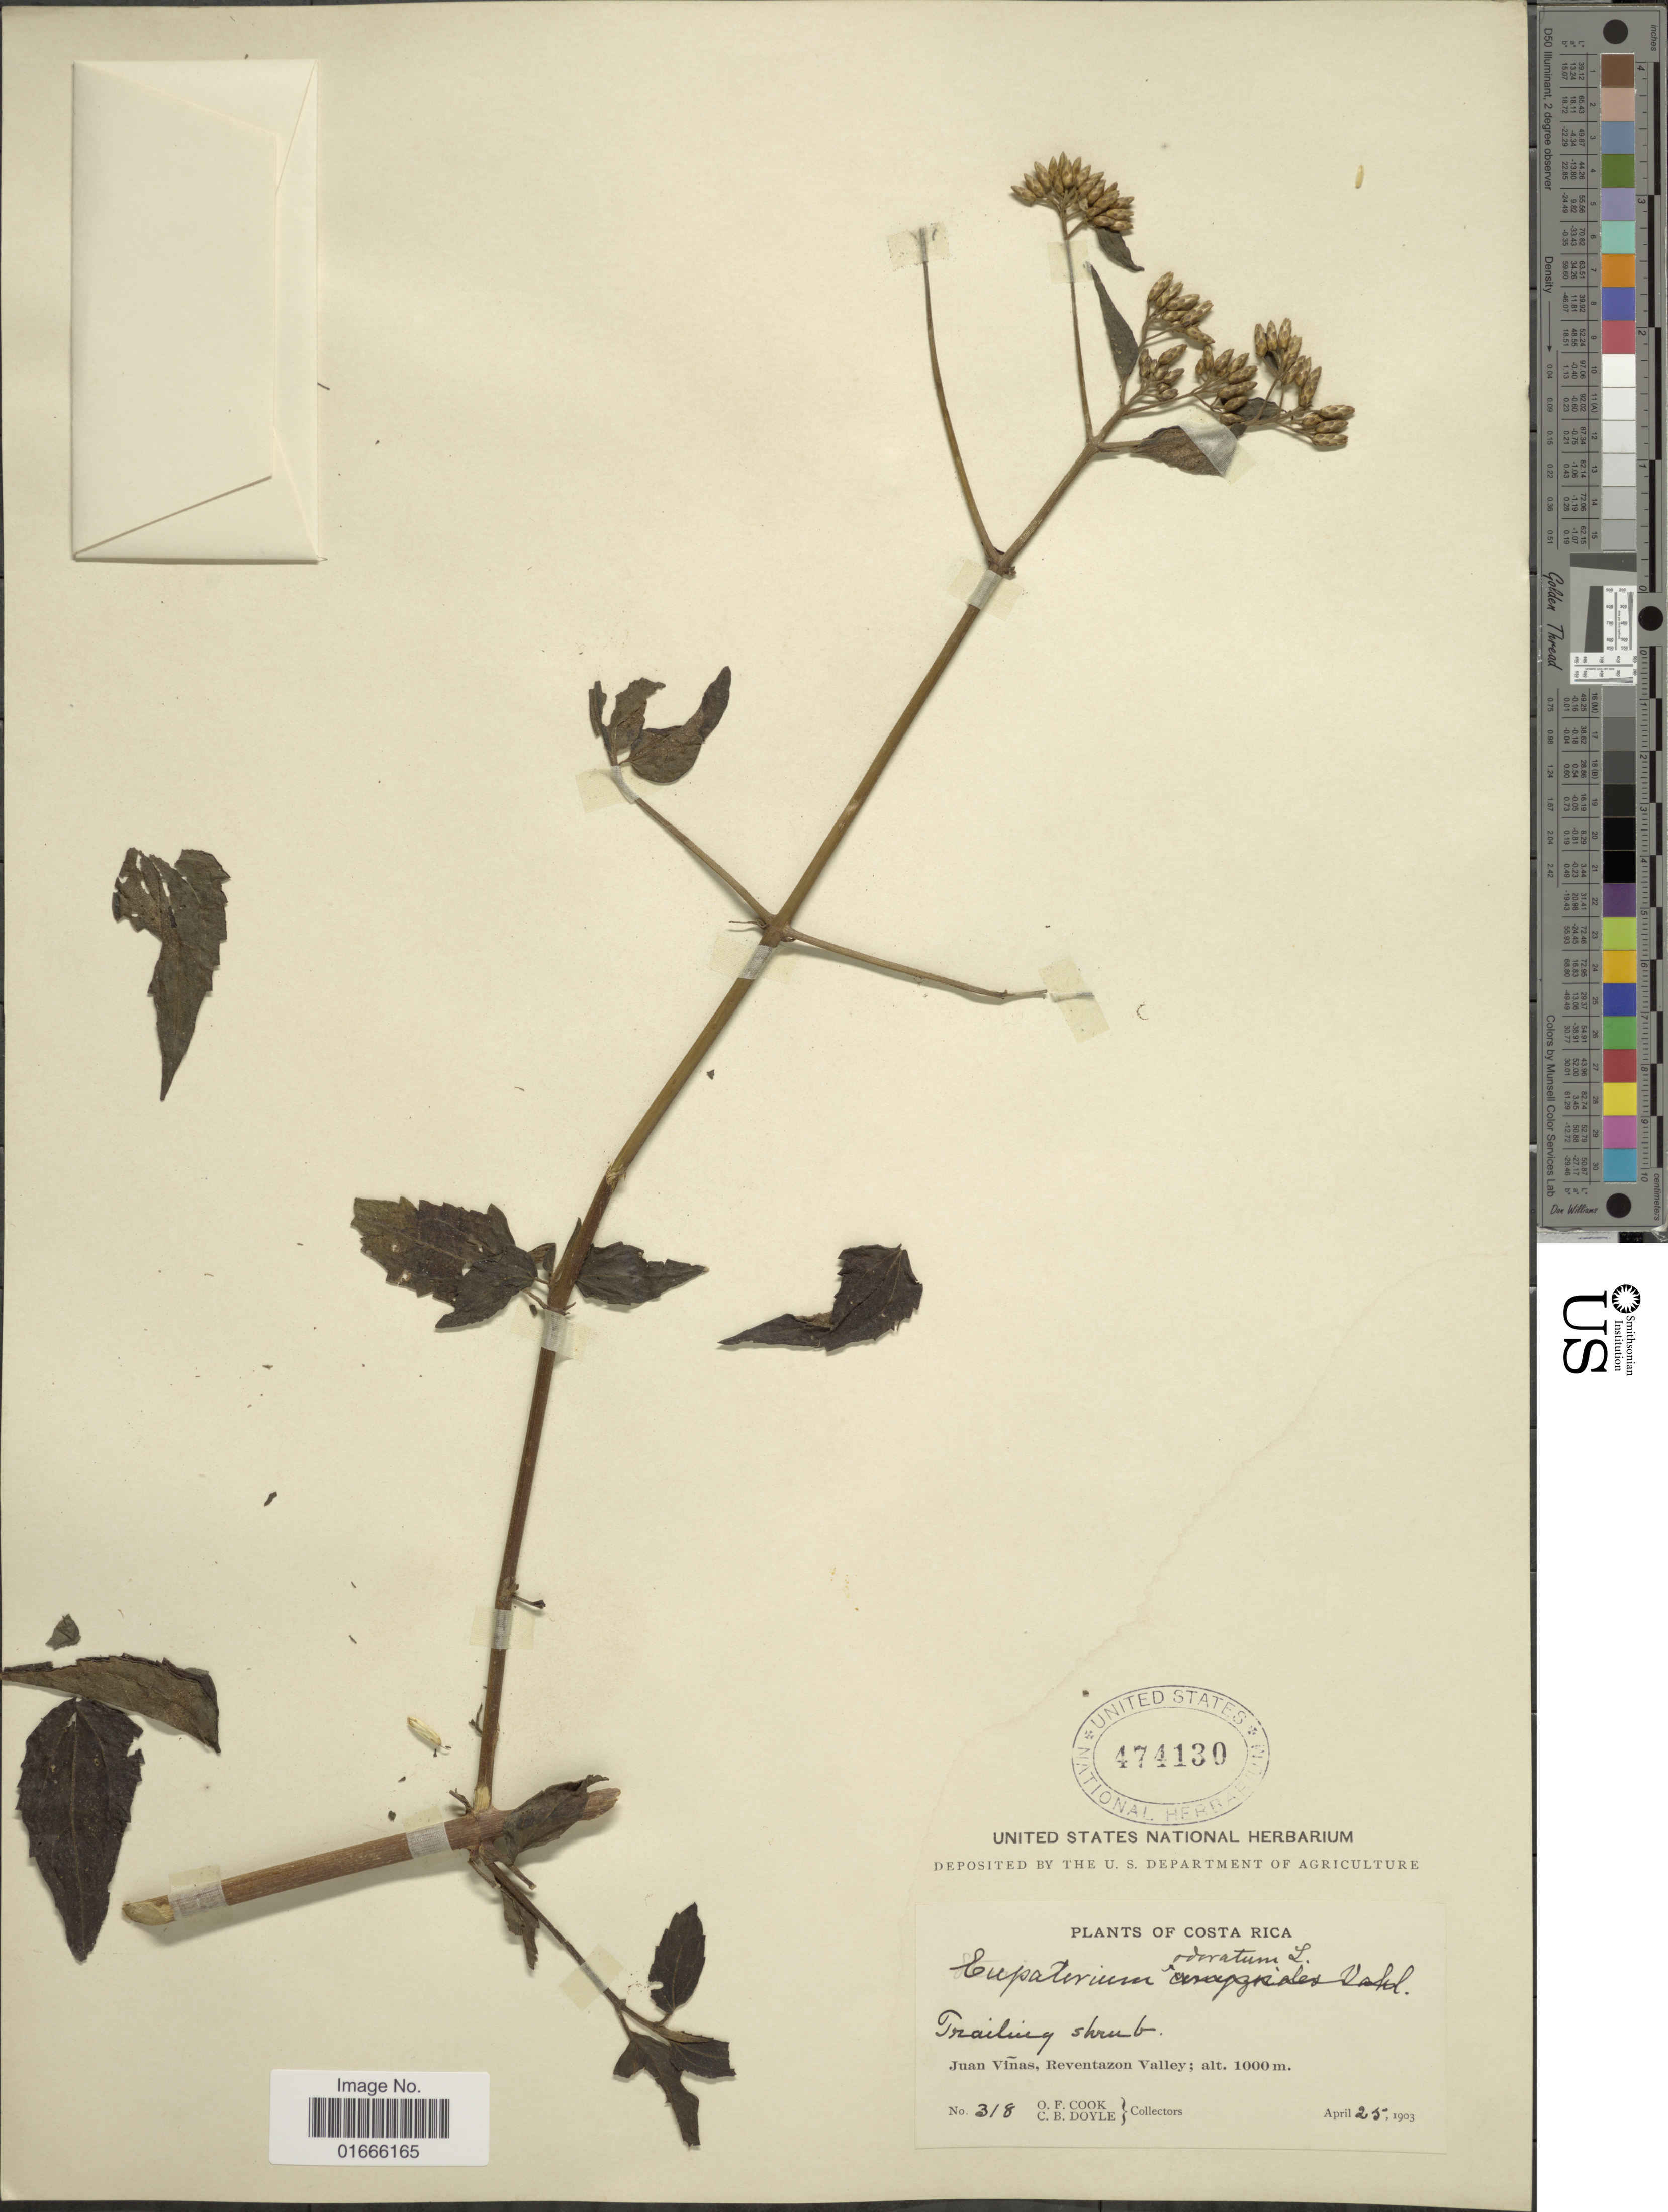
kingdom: Plantae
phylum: Tracheophyta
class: Magnoliopsida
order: Asterales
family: Asteraceae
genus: Chromolaena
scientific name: Chromolaena odorata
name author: (L.) R.M. King & H. Rob.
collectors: O. F. Cook & C. Doyle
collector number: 318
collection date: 1903-04-25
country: Costa Rica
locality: Juan Vinas, Reventazon Valley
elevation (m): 1000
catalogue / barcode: US 474130